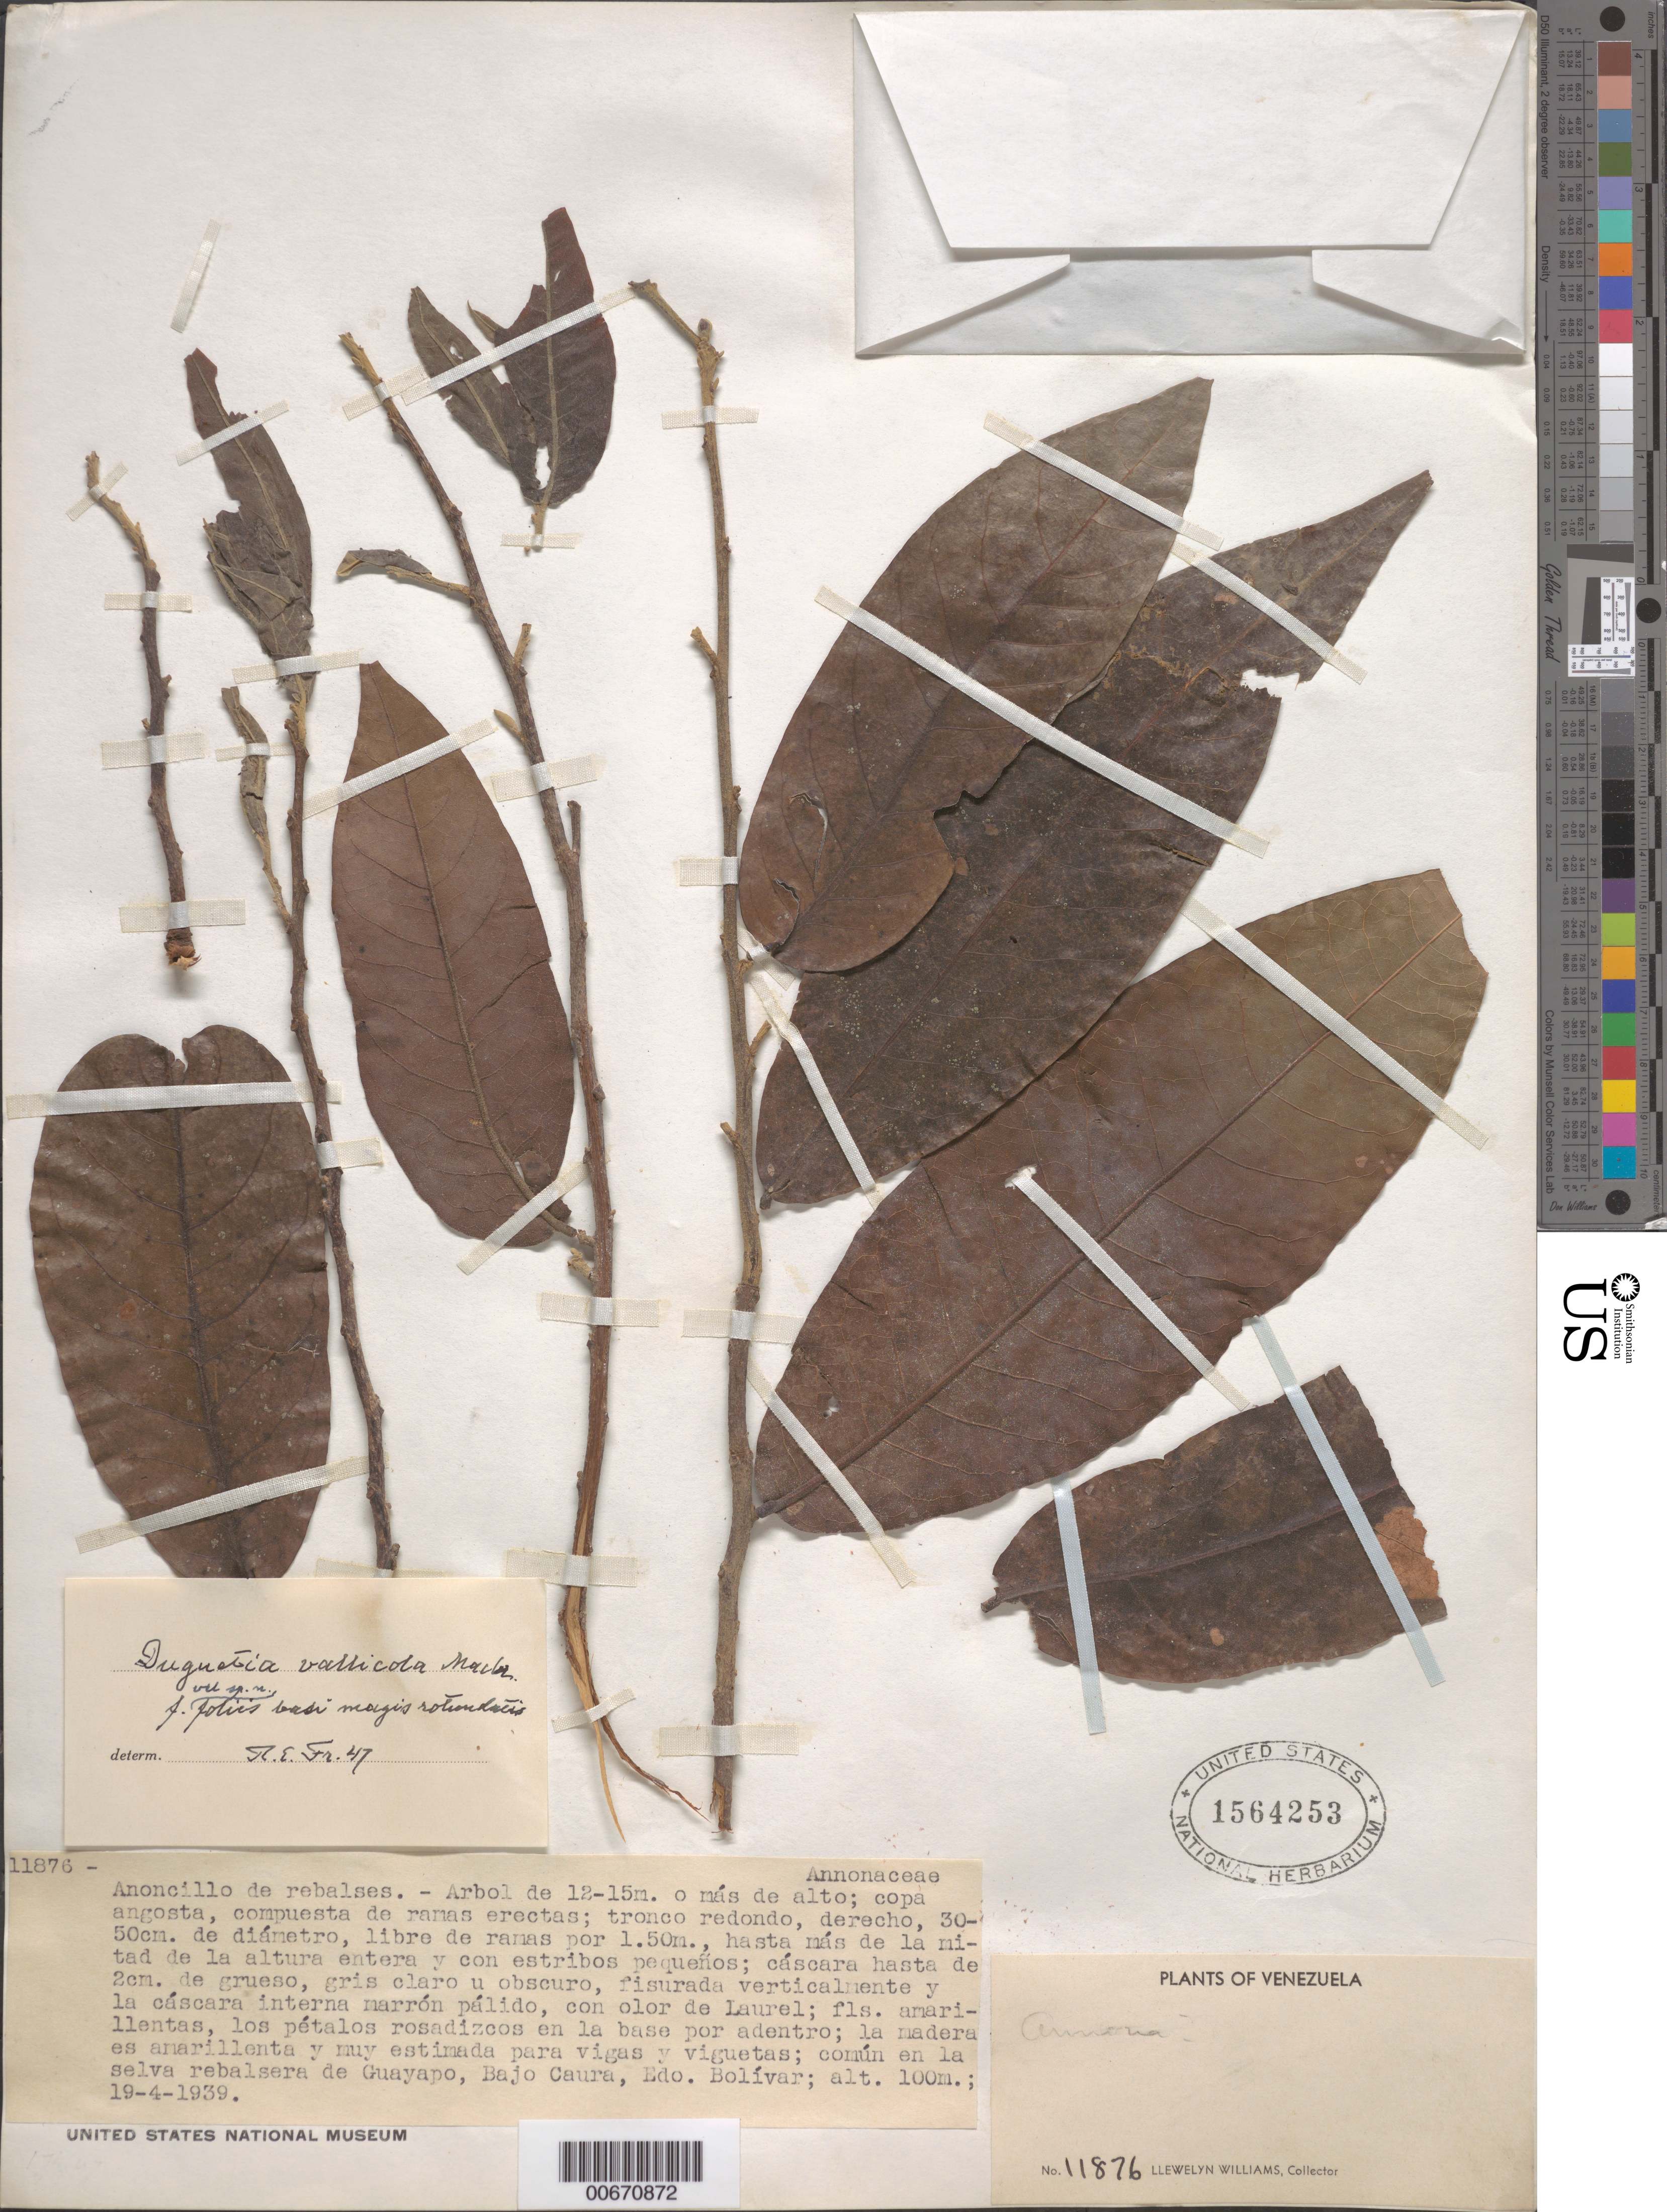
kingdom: Plantae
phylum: Tracheophyta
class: Magnoliopsida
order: Magnoliales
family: Annonaceae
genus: Duguetia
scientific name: Duguetia vallicola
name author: J.F. Macbr.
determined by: Fries, R. E.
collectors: Ll. Williams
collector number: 11876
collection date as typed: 19-Apr-39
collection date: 1939-04-19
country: Venezuela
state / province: Bolívar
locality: Guayapo, Bajo Caura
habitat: Selva rebalsera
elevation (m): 100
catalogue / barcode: US 1564253